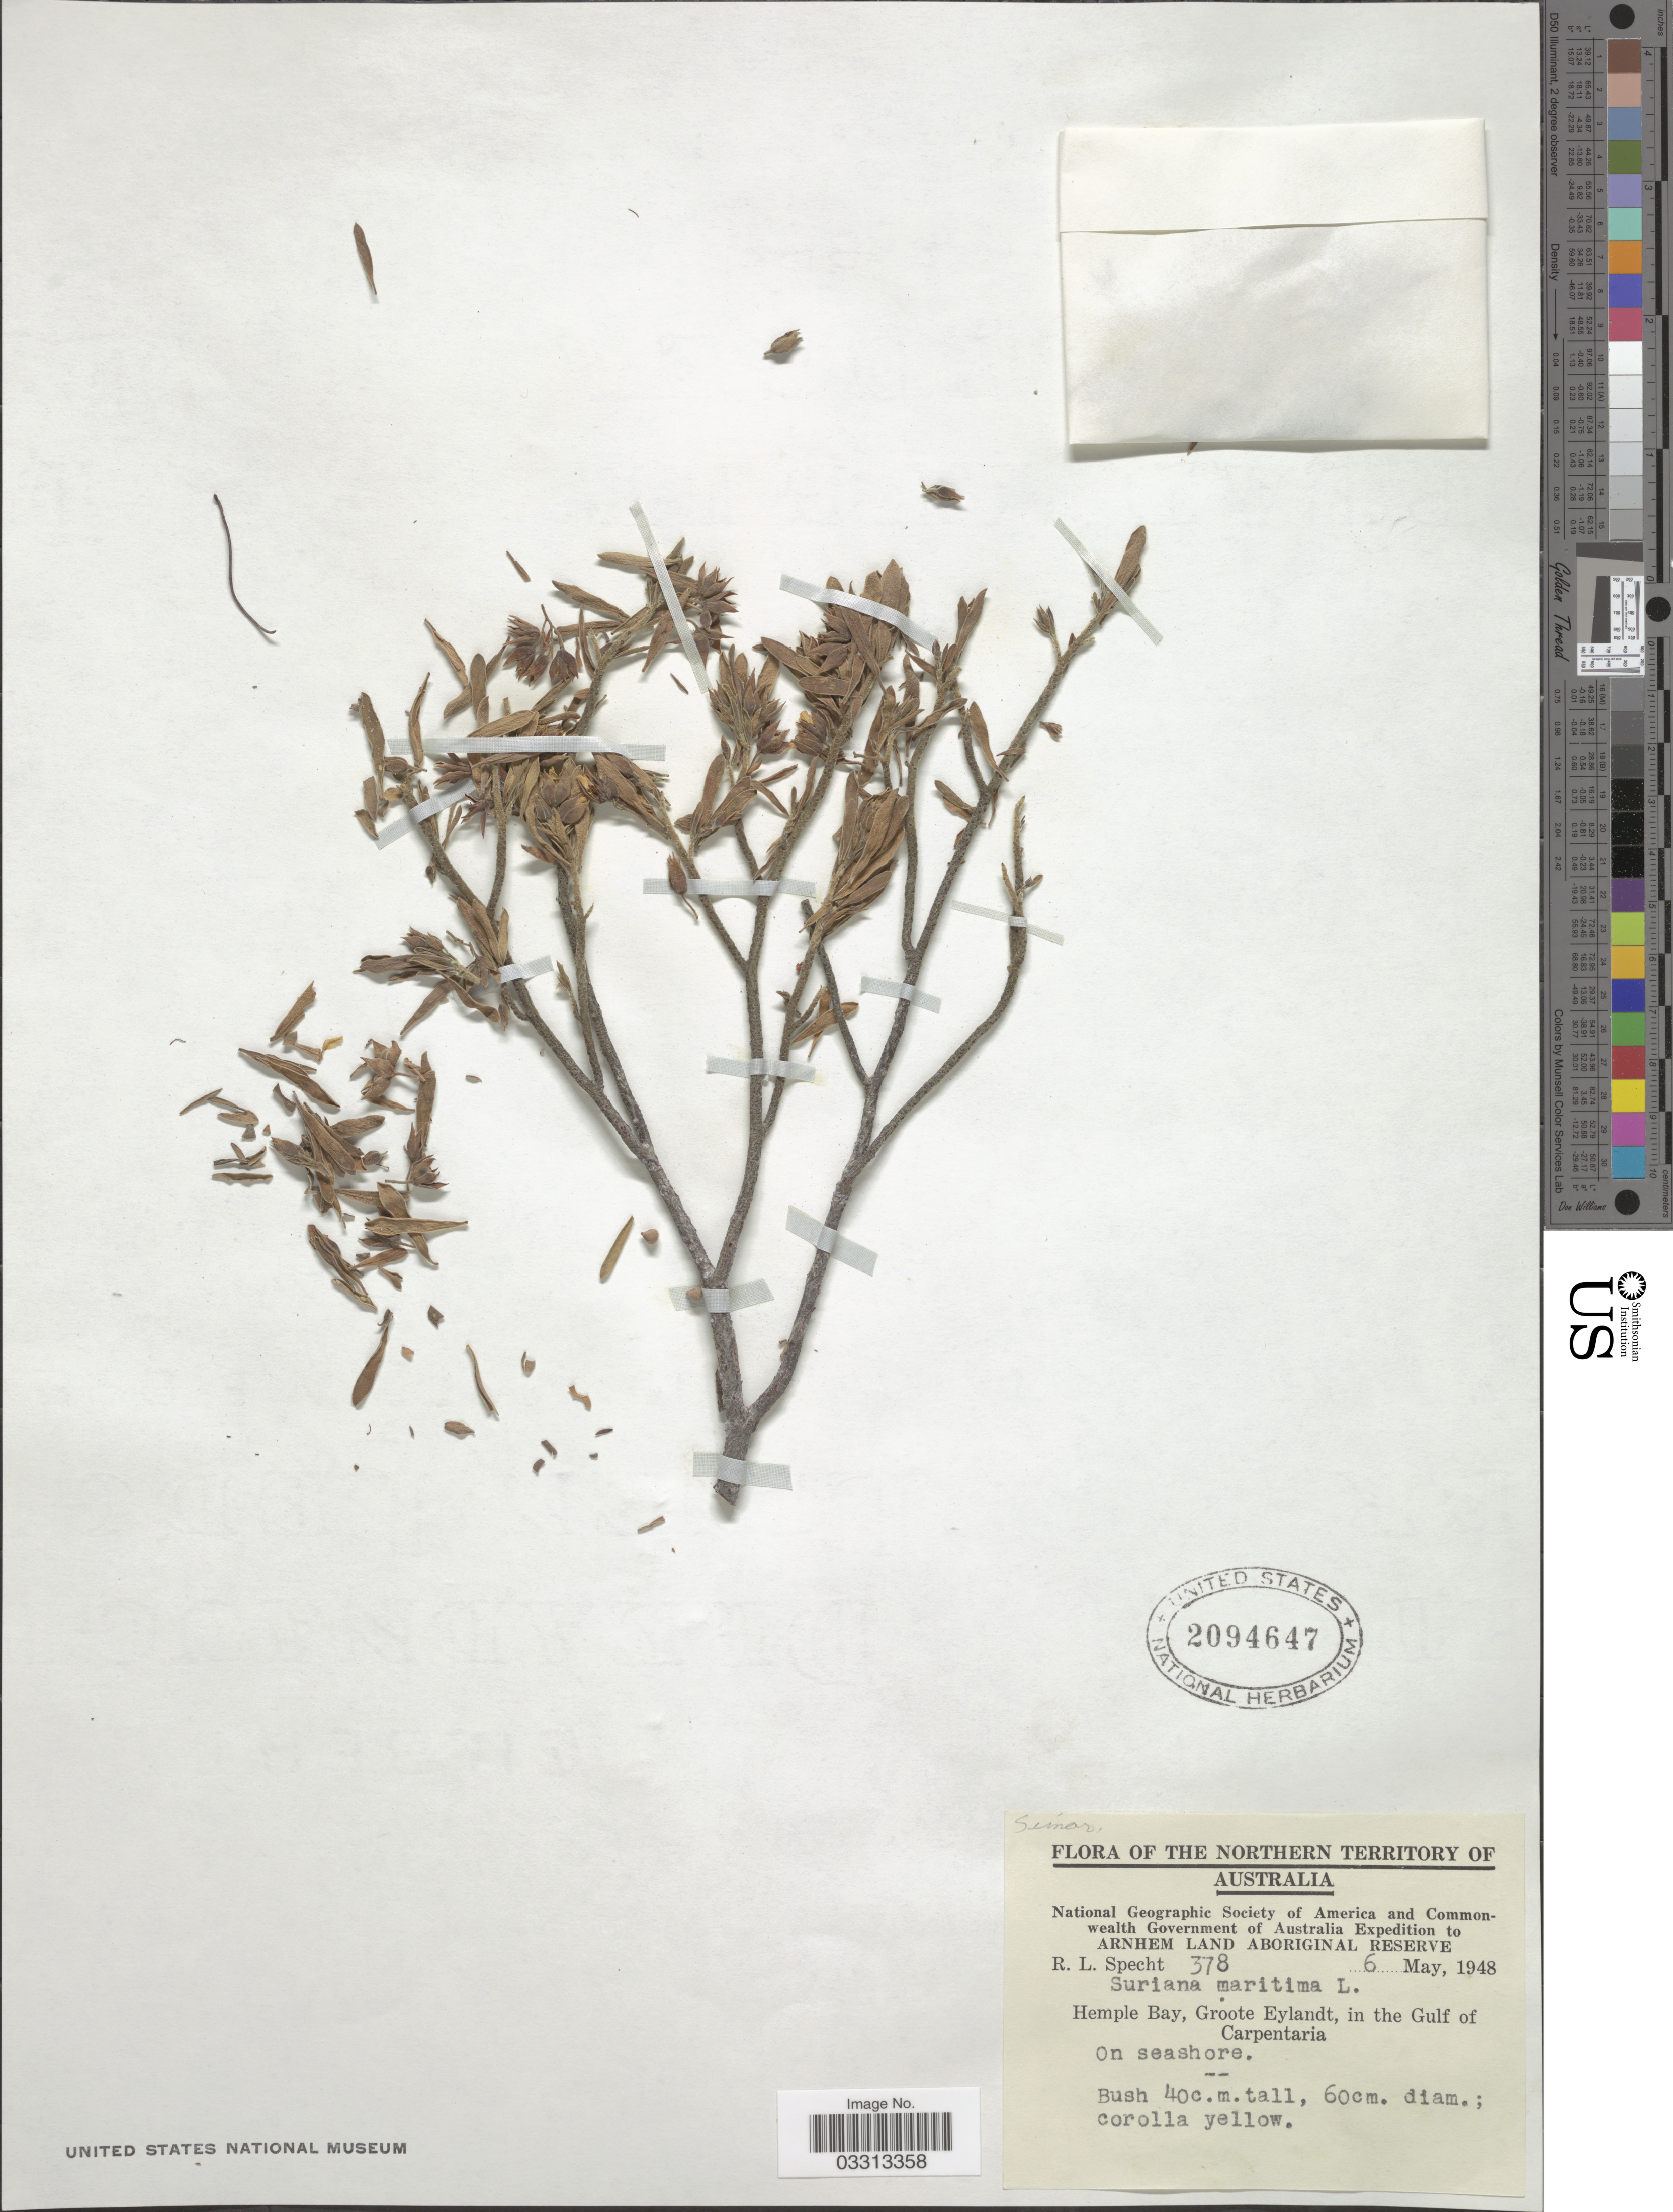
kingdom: Plantae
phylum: Tracheophyta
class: Magnoliopsida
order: Fabales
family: Surianaceae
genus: Suriana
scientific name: Suriana maritima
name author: L.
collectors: R. L. Specht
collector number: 378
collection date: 1948-05-06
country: Australia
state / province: Northern Territory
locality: Arnhem Land Aboriginal Reserve. Hemple Bay, Groote Eylandt, in the Gulf of Carpentaria. On seashore.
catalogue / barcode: US 2094647